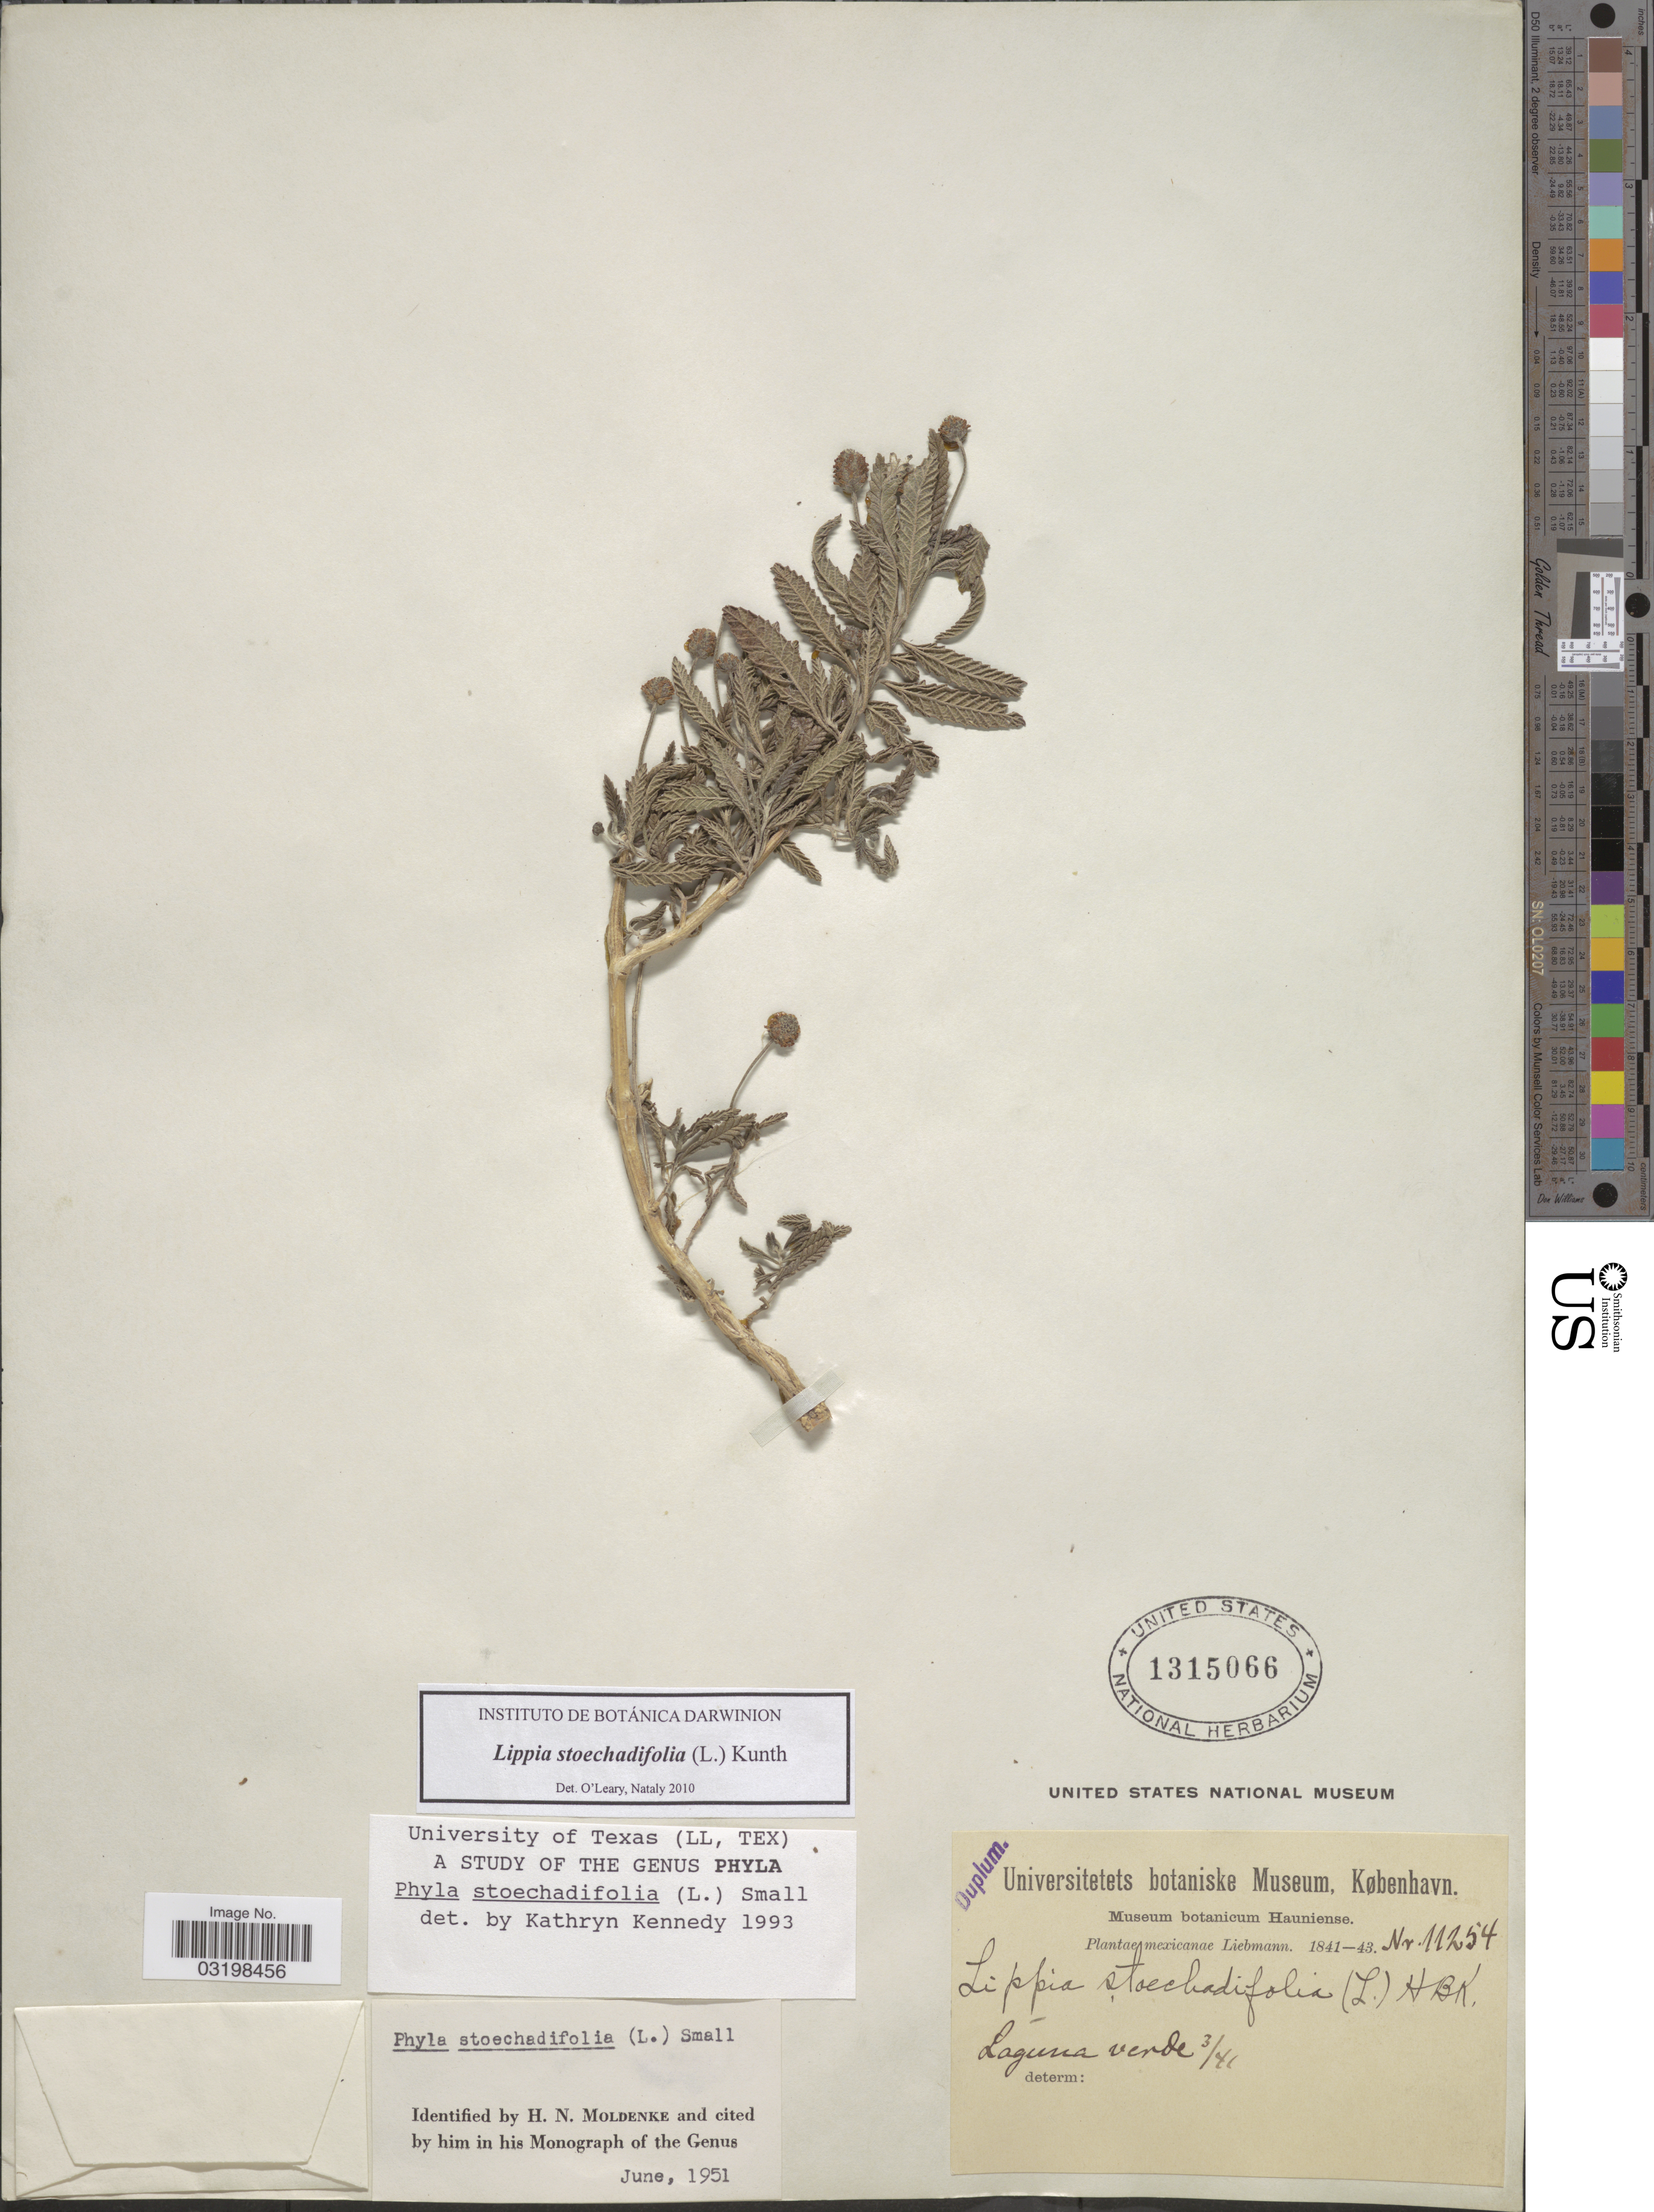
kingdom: Plantae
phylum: Tracheophyta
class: Magnoliopsida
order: Lamiales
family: Verbenaceae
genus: Lippia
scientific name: Lippia stoechadifolia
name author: (L.) Kunth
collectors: Liebmann, --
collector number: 11254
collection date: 1841-03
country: Mexico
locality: Laguna verde.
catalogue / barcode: US 1315066